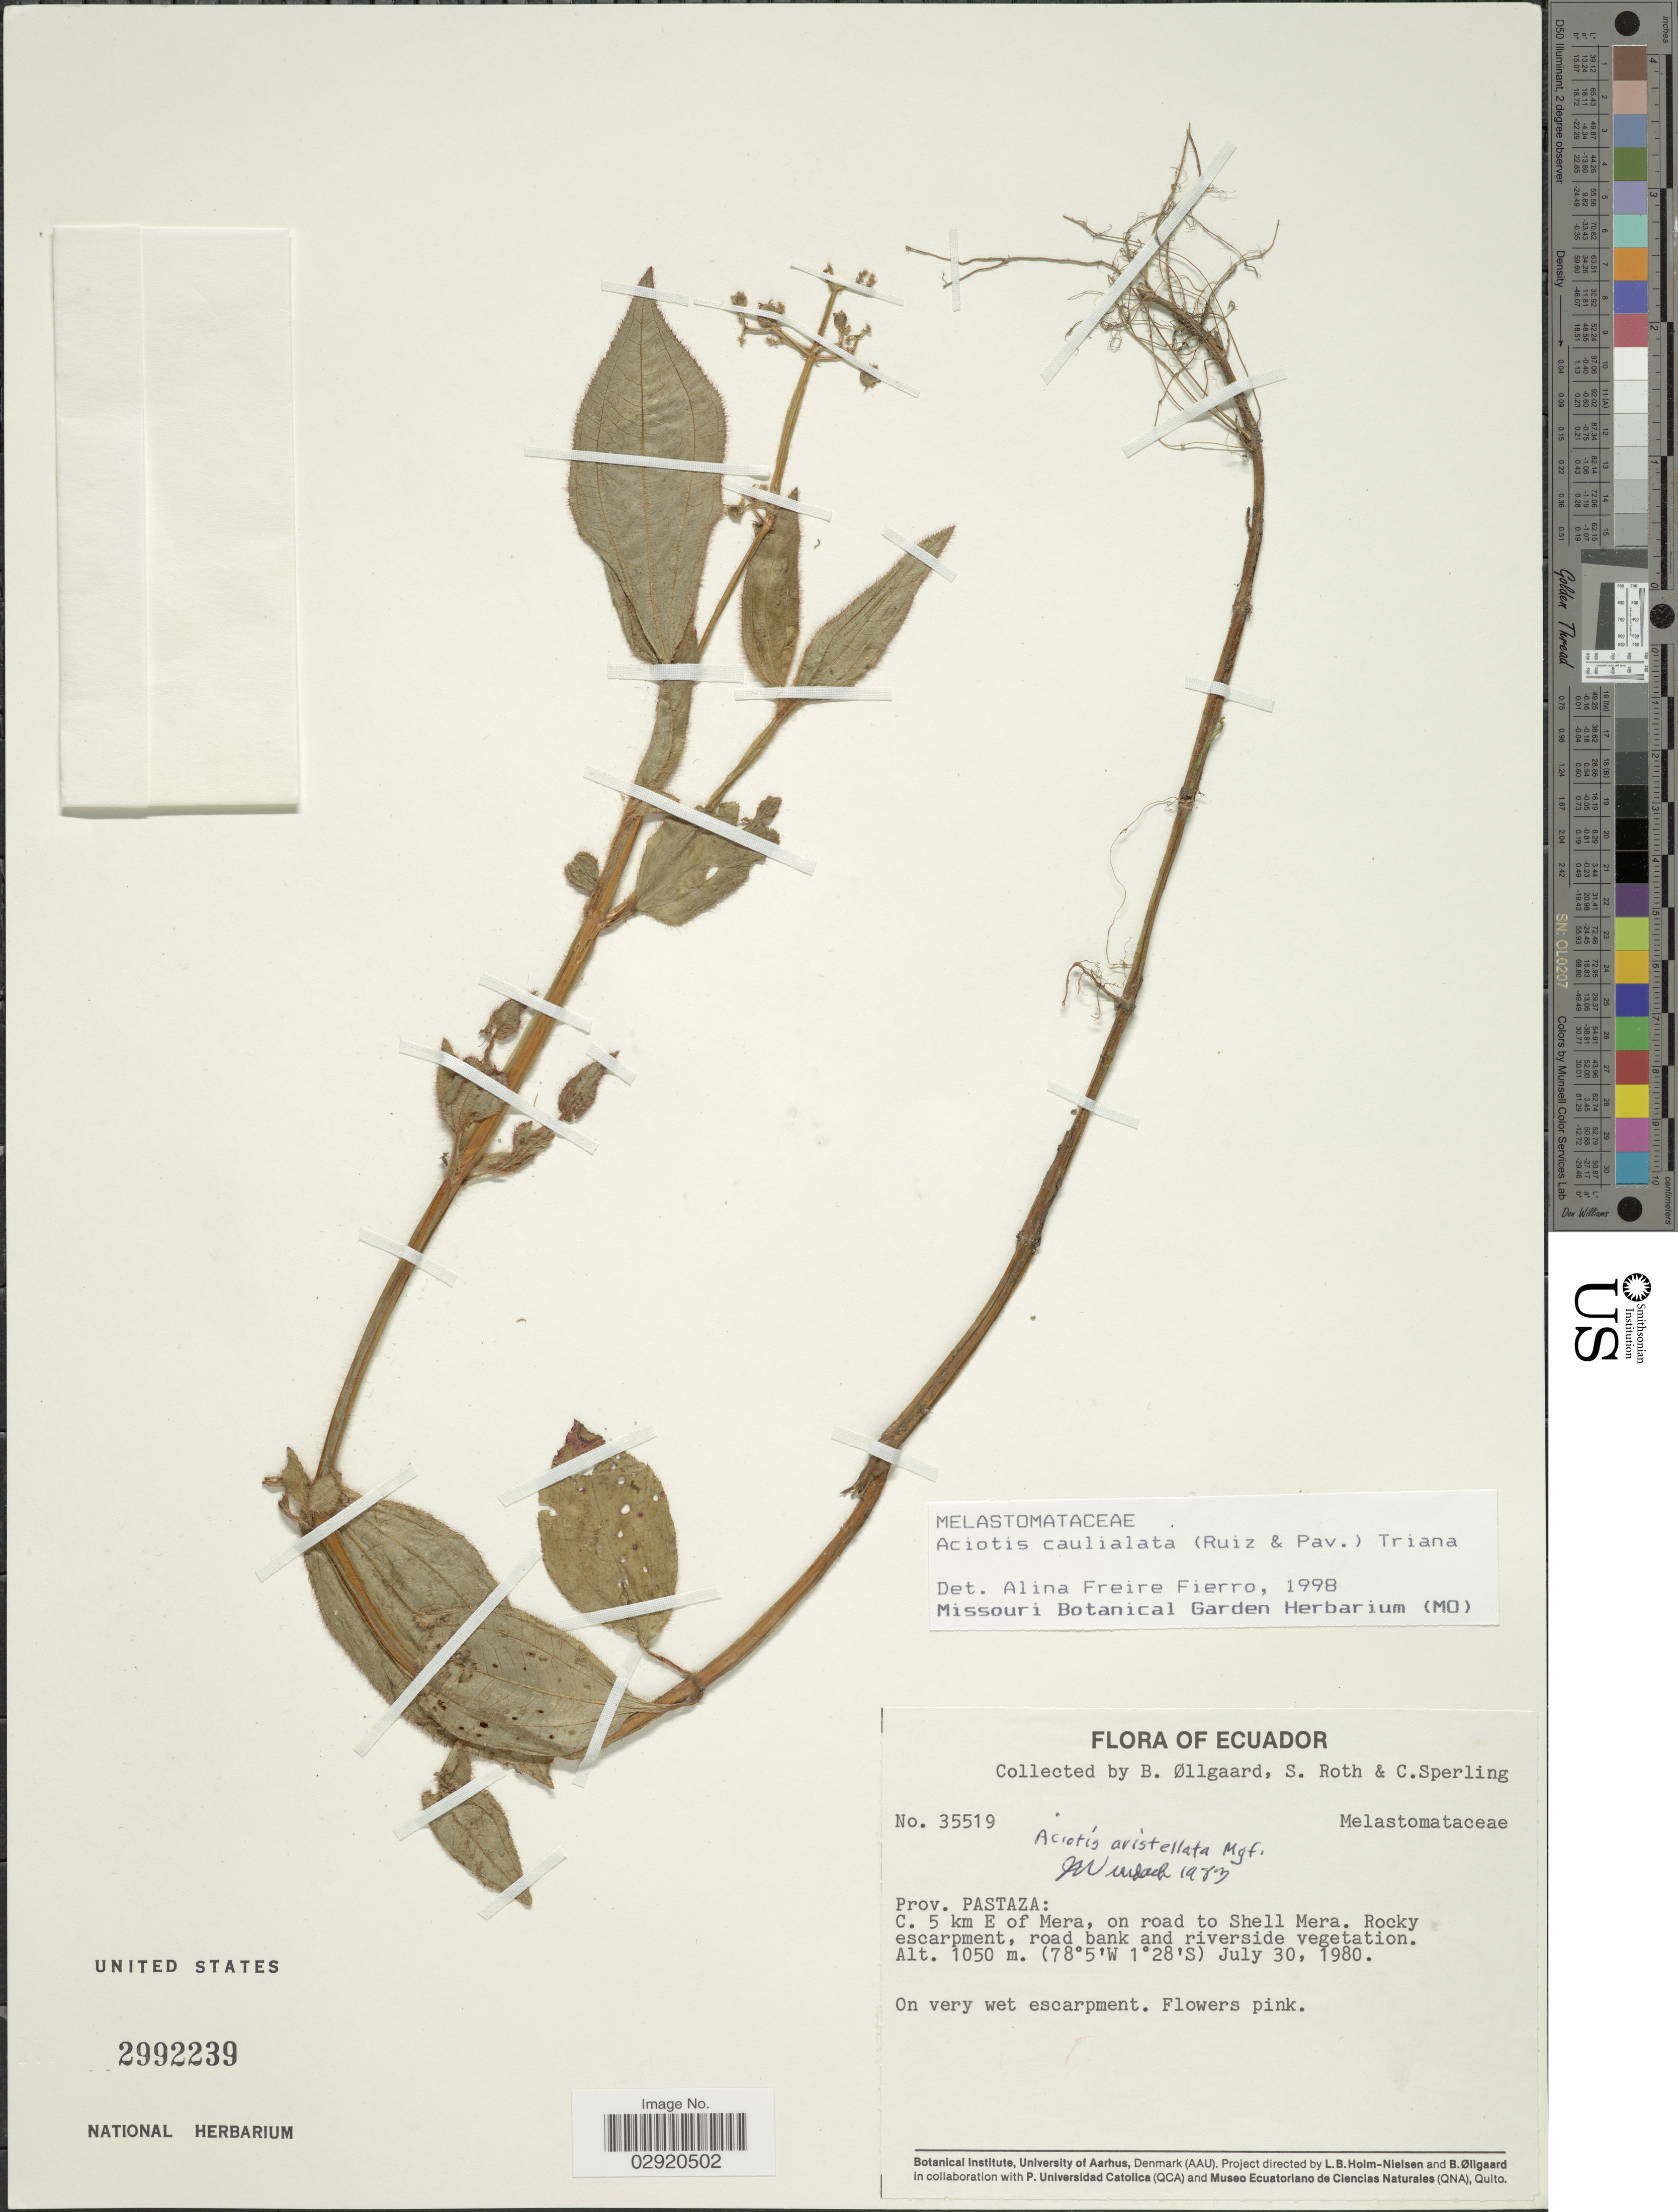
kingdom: Plantae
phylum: Tracheophyta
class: Magnoliopsida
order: Myrtales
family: Melastomataceae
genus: Aciotis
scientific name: Aciotis rubricaulis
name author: (Mart. ex DC.) Triana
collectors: B. Øllgaard, S. Roth & C. Sperling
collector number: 35519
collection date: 1980-07-30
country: Ecuador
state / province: Pastaza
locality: C. 5 km E of Mera, on road to Shell Mera.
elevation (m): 1050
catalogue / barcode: US 2992239